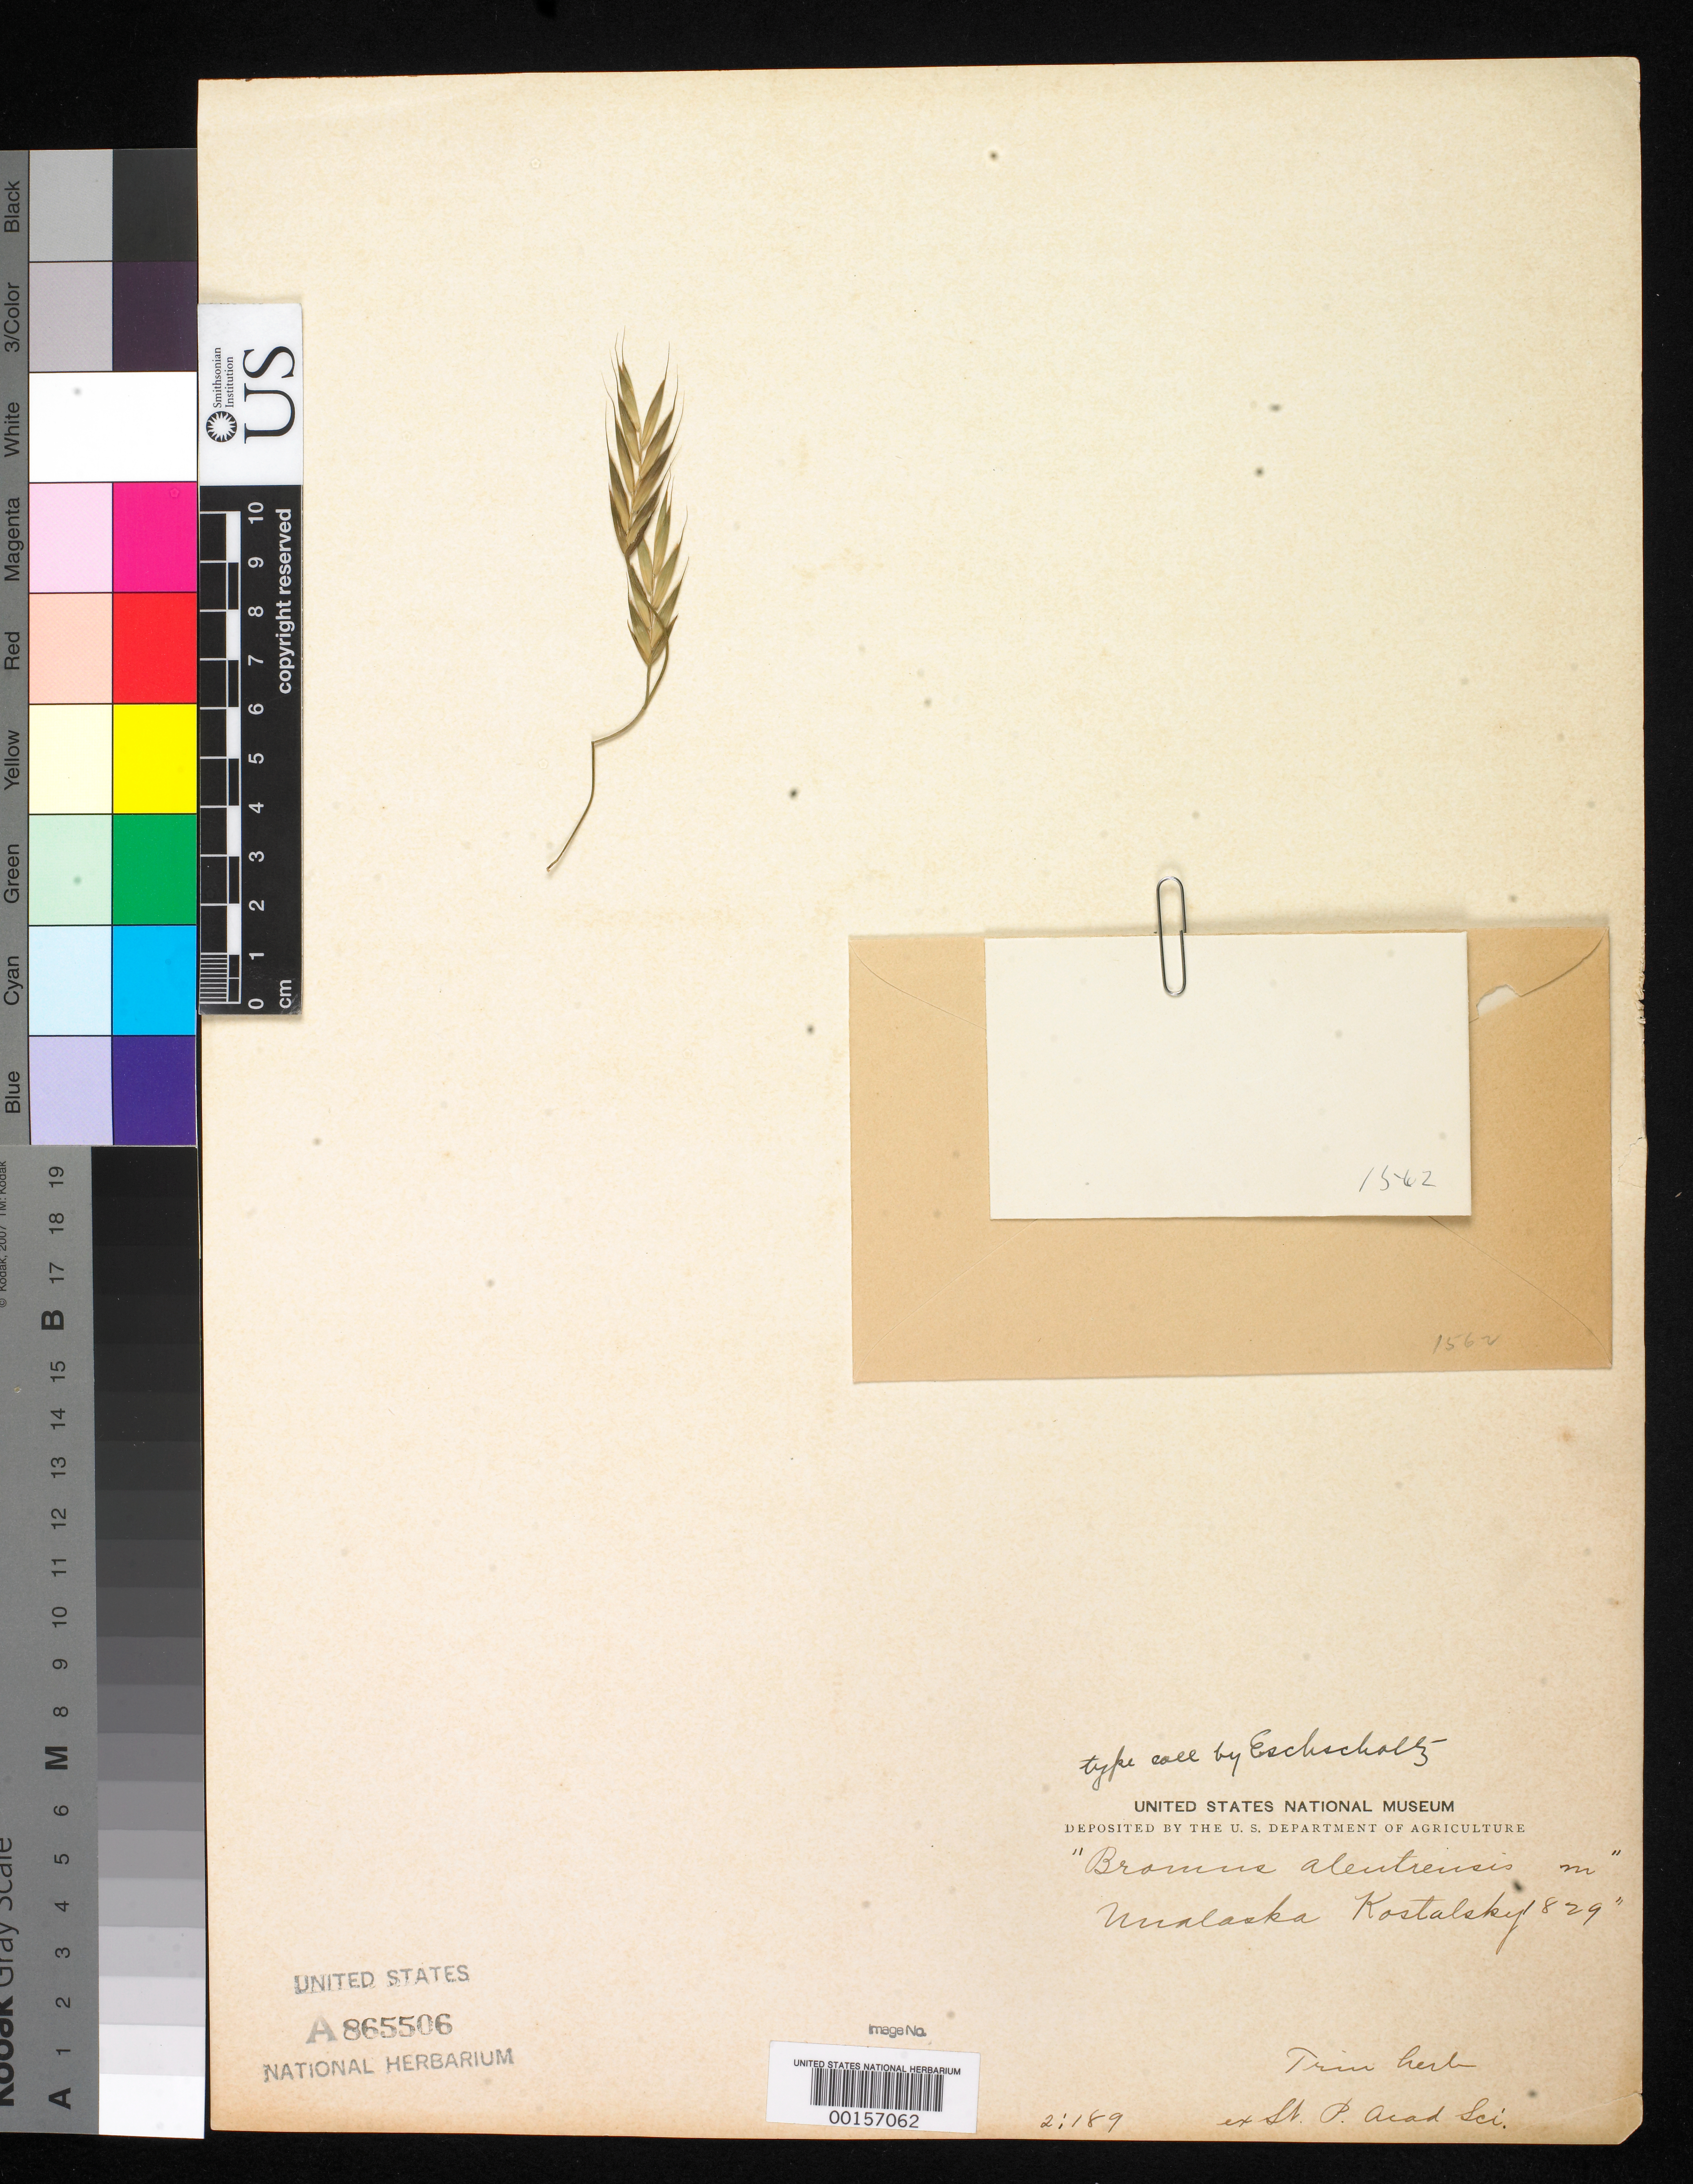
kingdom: Plantae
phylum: Tracheophyta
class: Liliopsida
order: Poales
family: Poaceae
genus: Bromus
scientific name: Bromus aleutensis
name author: Trin. ex Griseb. in Ledeb.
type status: Type Fragment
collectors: J. F. Eschscholtz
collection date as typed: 1829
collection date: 1829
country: United States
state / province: Alaska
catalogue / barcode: US 865506A